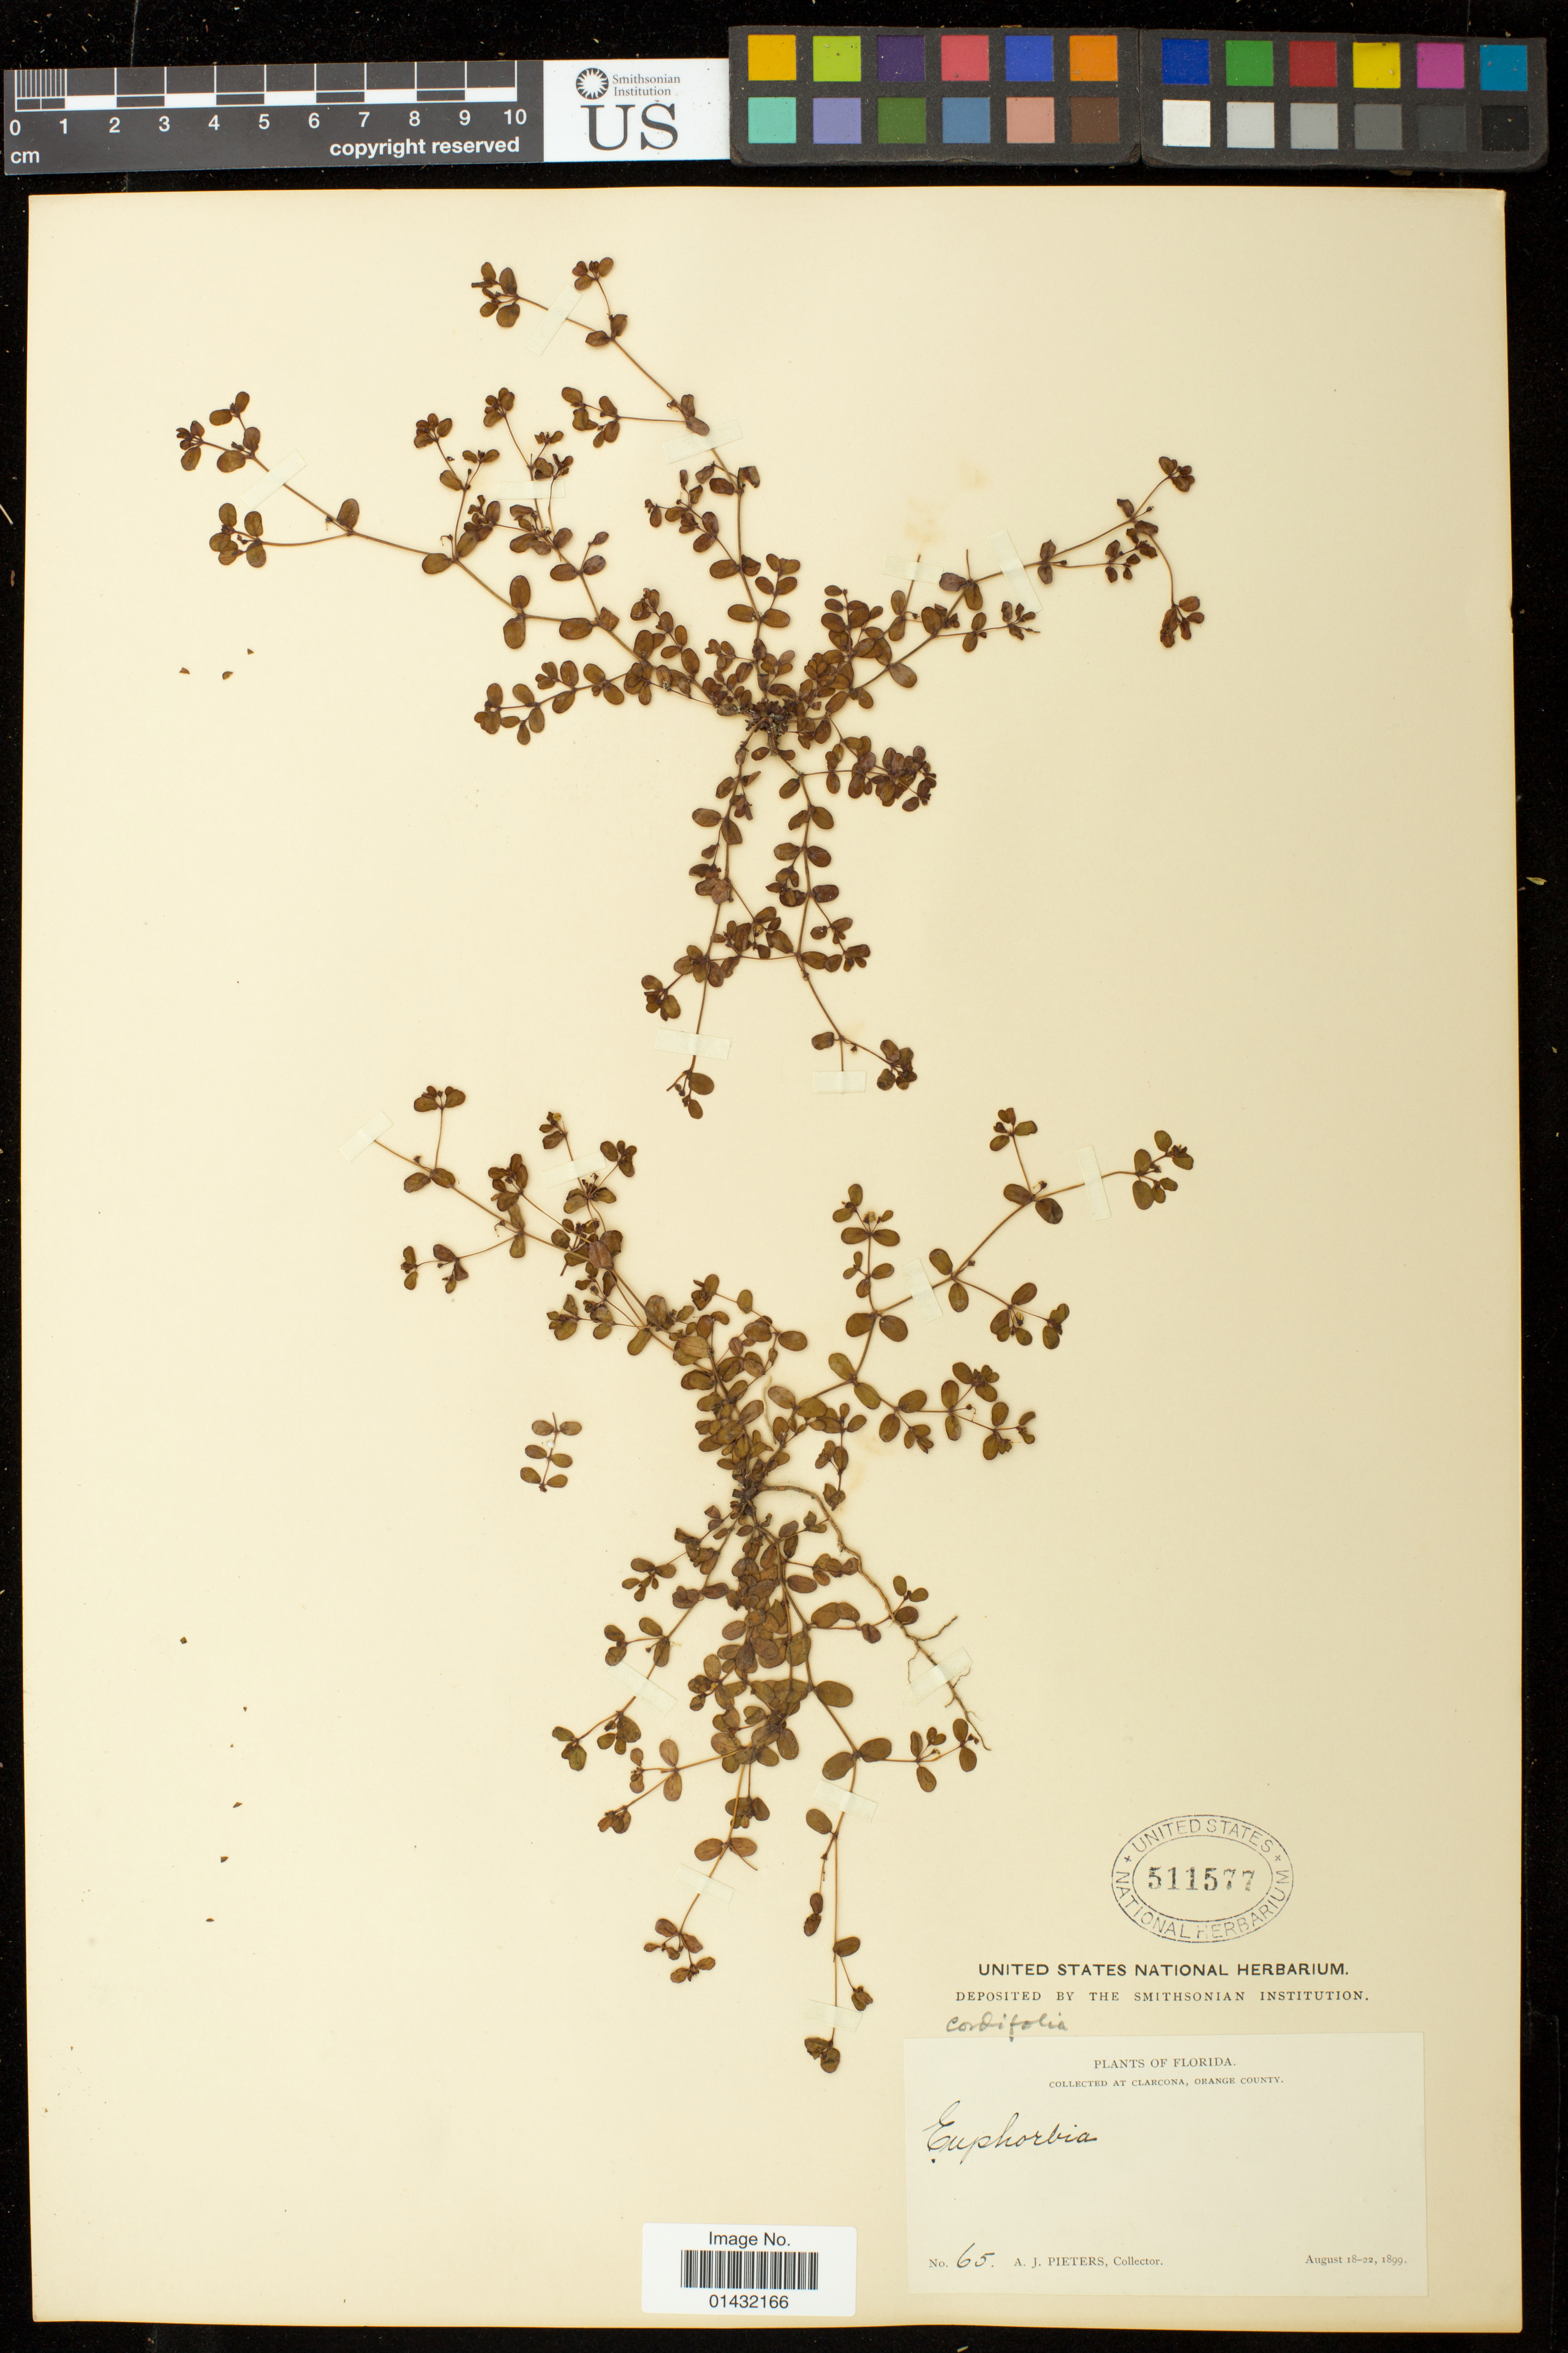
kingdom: Plantae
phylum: Tracheophyta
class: Magnoliopsida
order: Malpighiales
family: Euphorbiaceae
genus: Euphorbia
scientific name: Euphorbia cordifolia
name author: C.A. Mey. & Boiss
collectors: A. Pieters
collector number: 65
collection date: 1899-08-18/1899-08-22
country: United States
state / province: Florida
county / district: Orange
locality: Clarcona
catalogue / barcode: US 511577